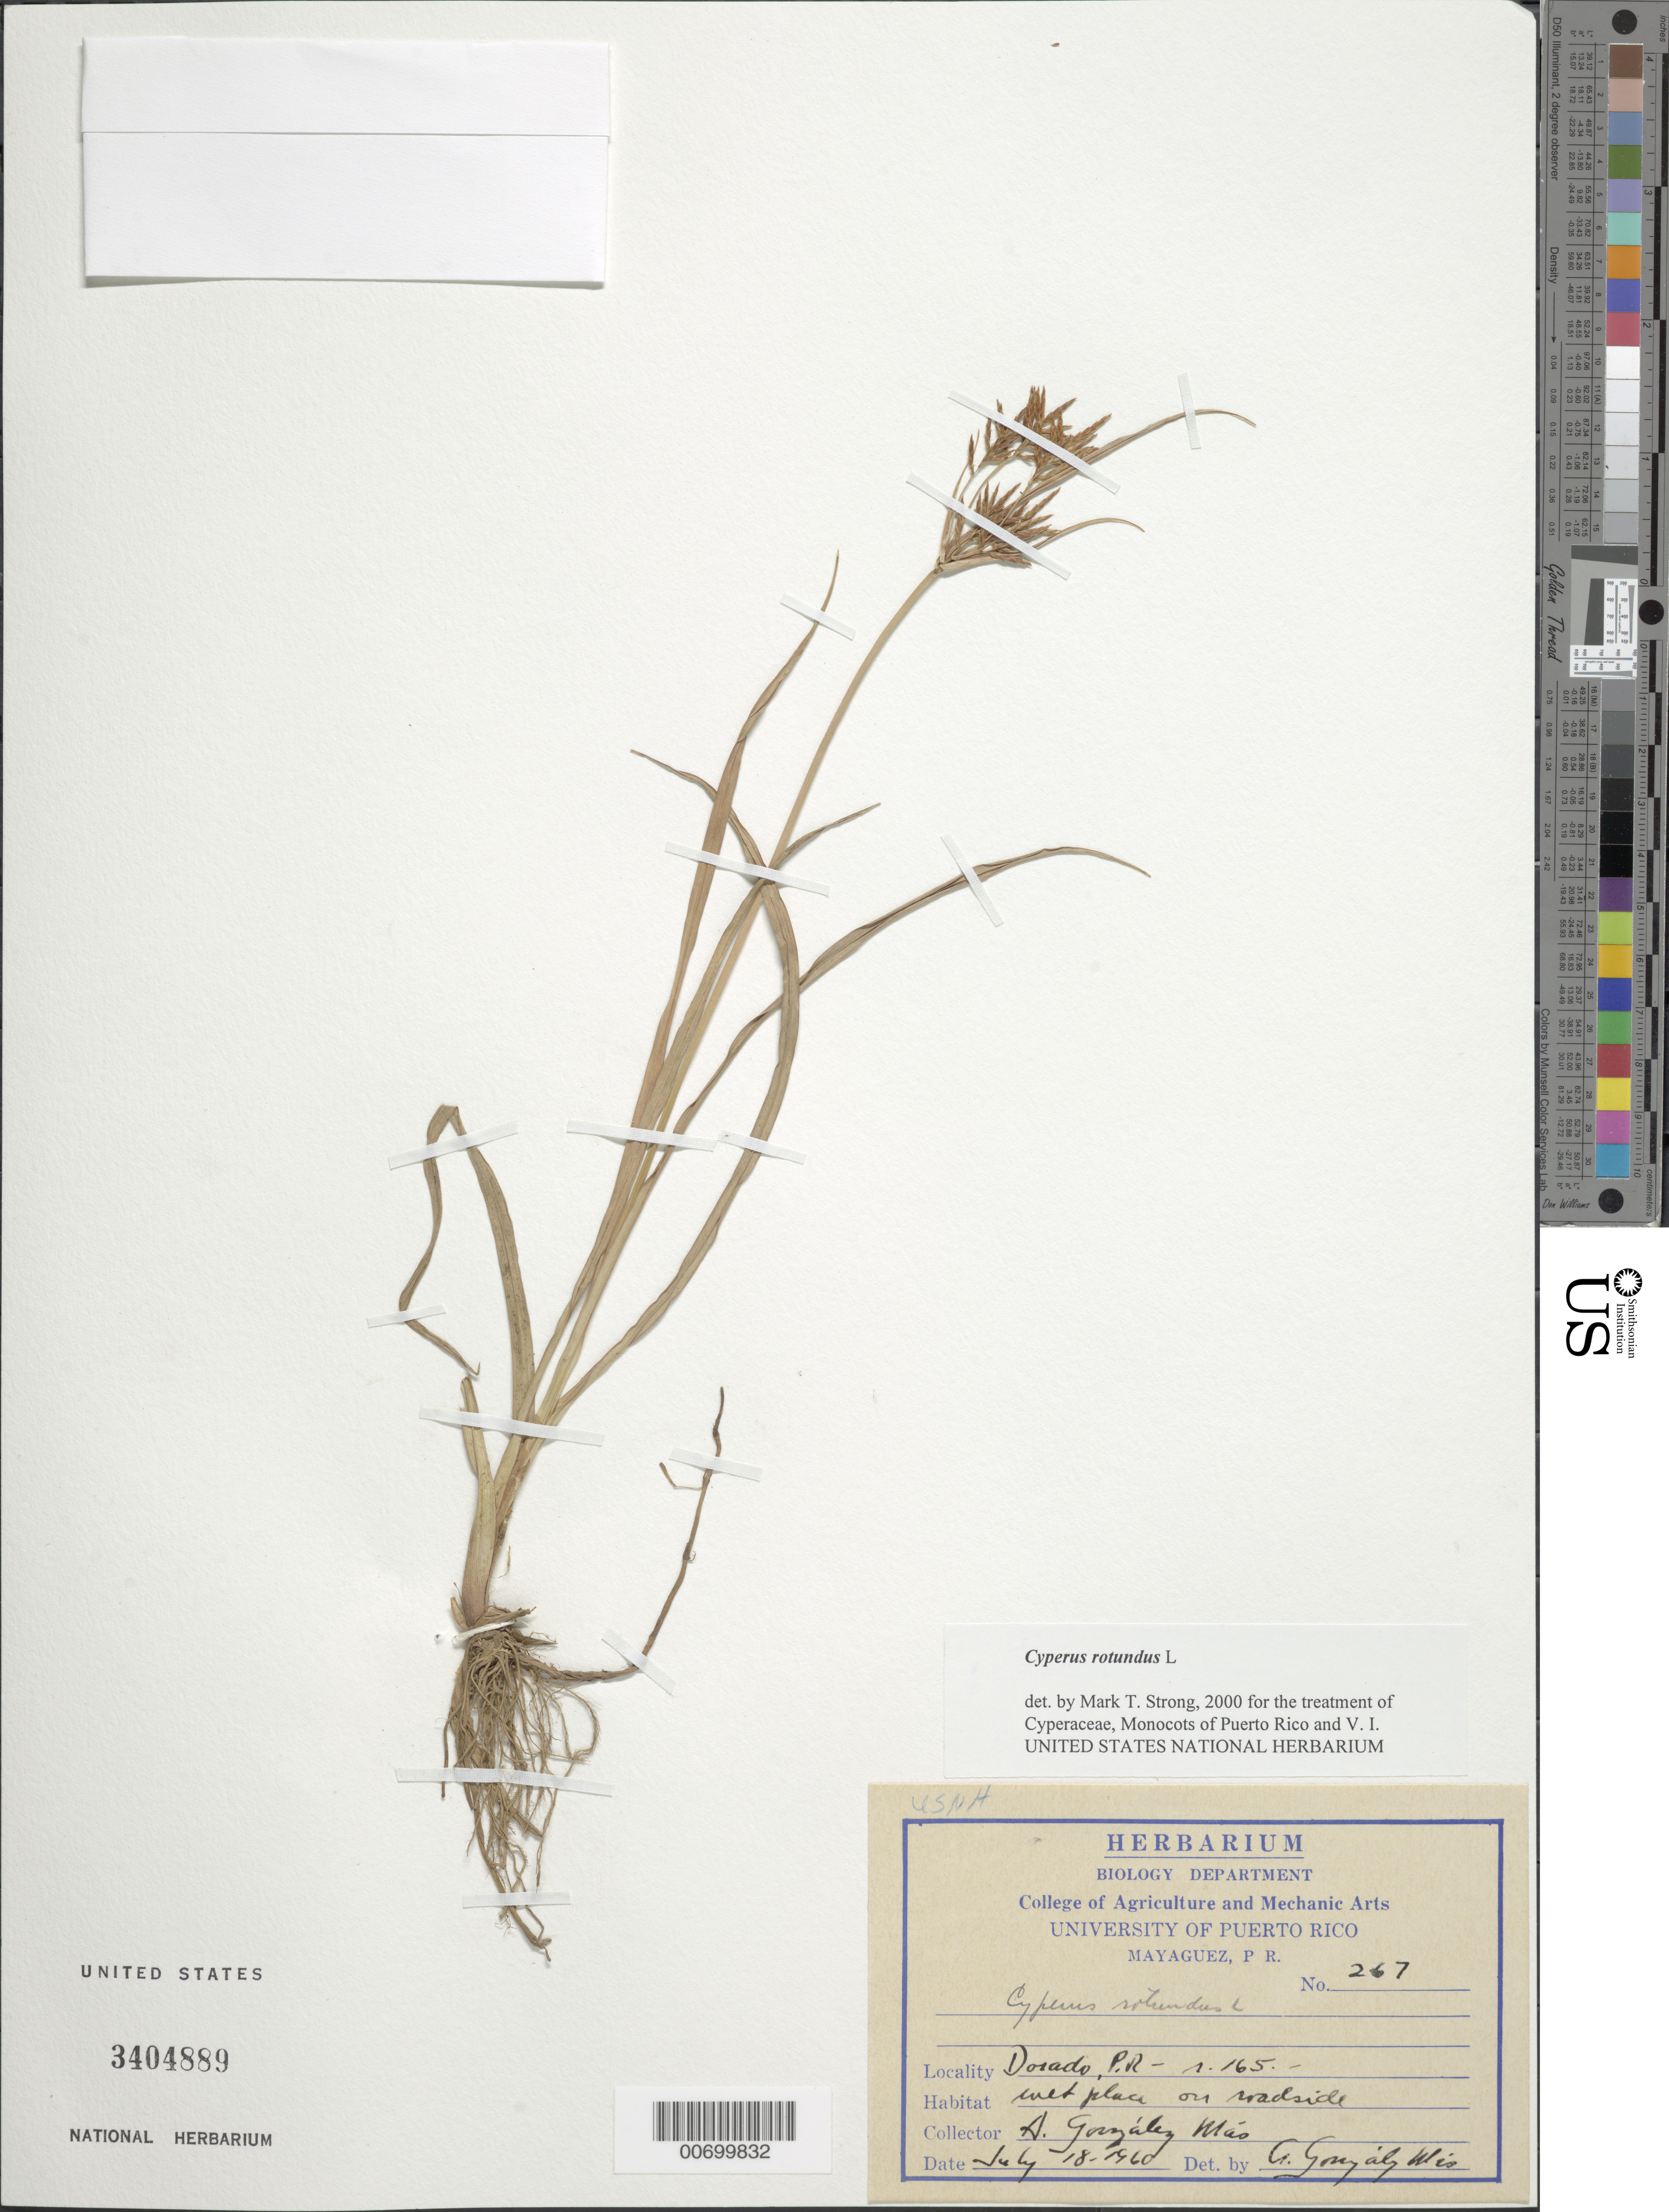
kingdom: Plantae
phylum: Tracheophyta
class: Liliopsida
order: Poales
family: Cyperaceae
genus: Cyperus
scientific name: Cyperus rotundus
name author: L.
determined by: Strong, M. T., (US), Smithsonian Institution - National Museum of Natural History (UNITED STATES)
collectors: A. González Más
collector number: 267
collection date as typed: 18 Jul 1960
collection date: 1960-07-18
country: Puerto Rico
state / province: Dorado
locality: Dorado: Rd. 165.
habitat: Wet place on roadside.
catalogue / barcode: US 3404889